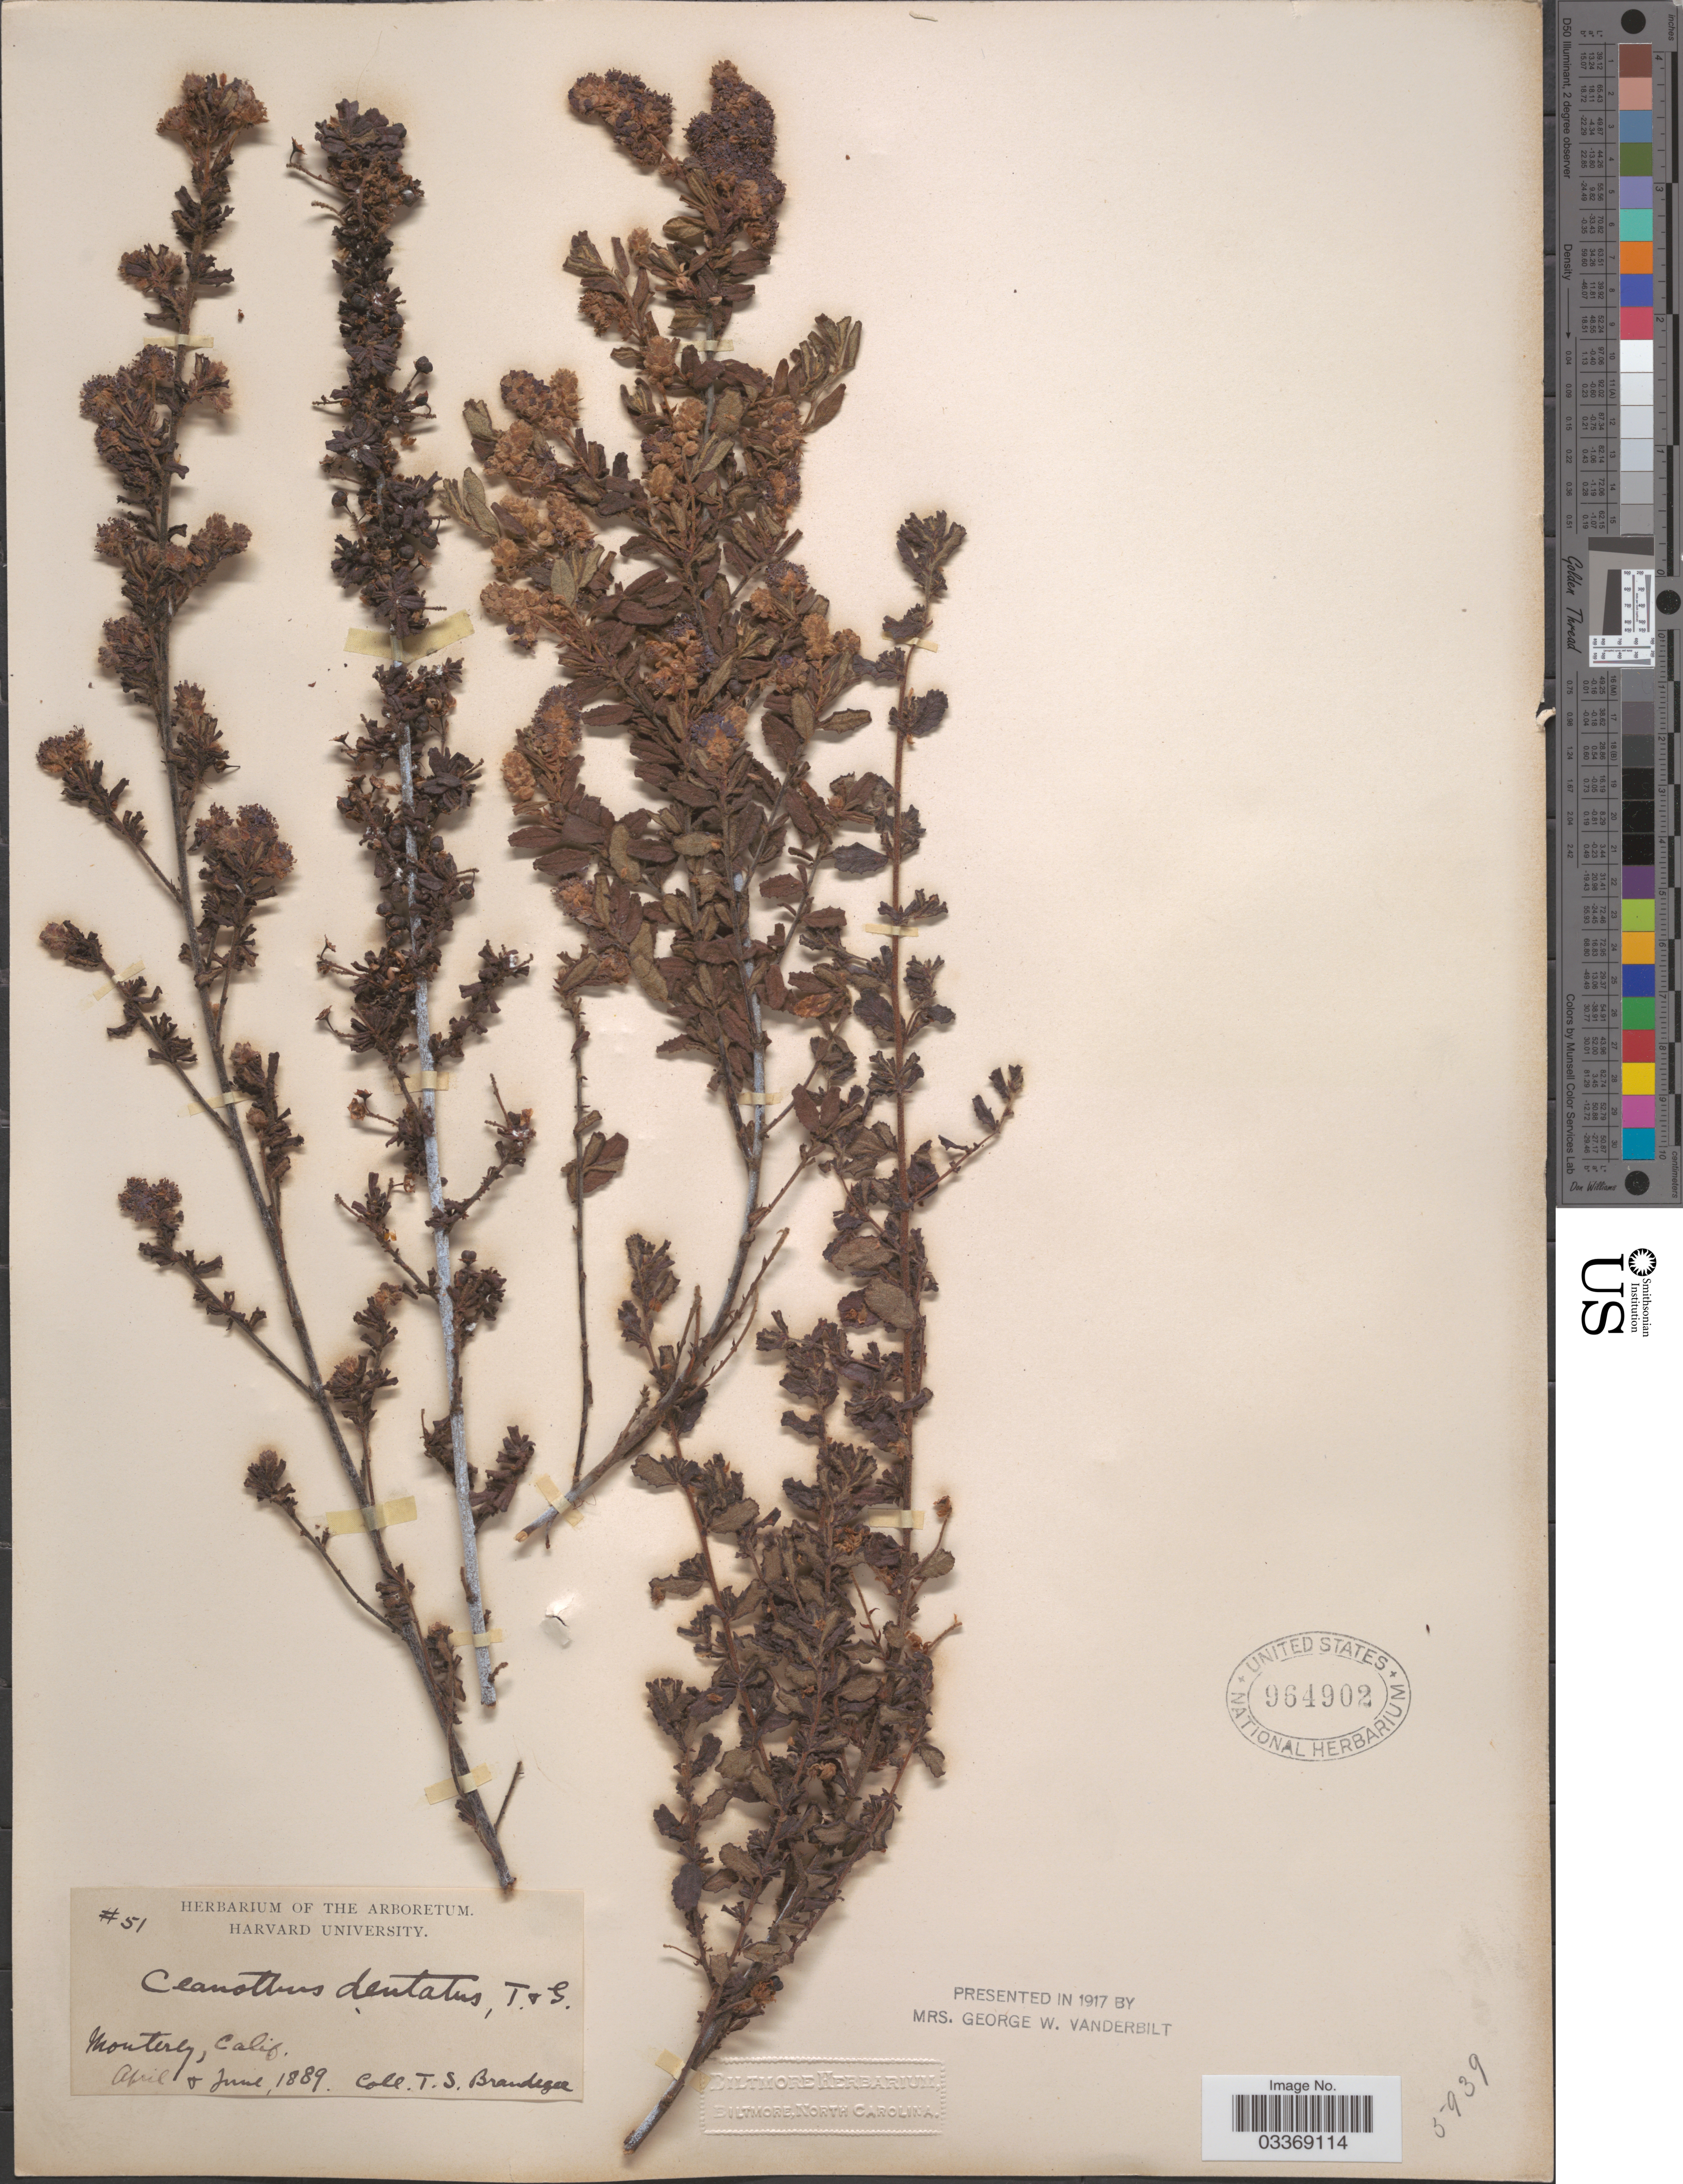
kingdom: Plantae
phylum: Tracheophyta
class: Magnoliopsida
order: Rosales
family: Rhamnaceae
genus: Ceanothus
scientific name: Ceanothus dentatus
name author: Torr. & A. Gray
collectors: T. S. Brandegee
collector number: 51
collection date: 1889-04/1889-06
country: United States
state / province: California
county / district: Monterey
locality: Monterey.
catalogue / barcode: US 964902